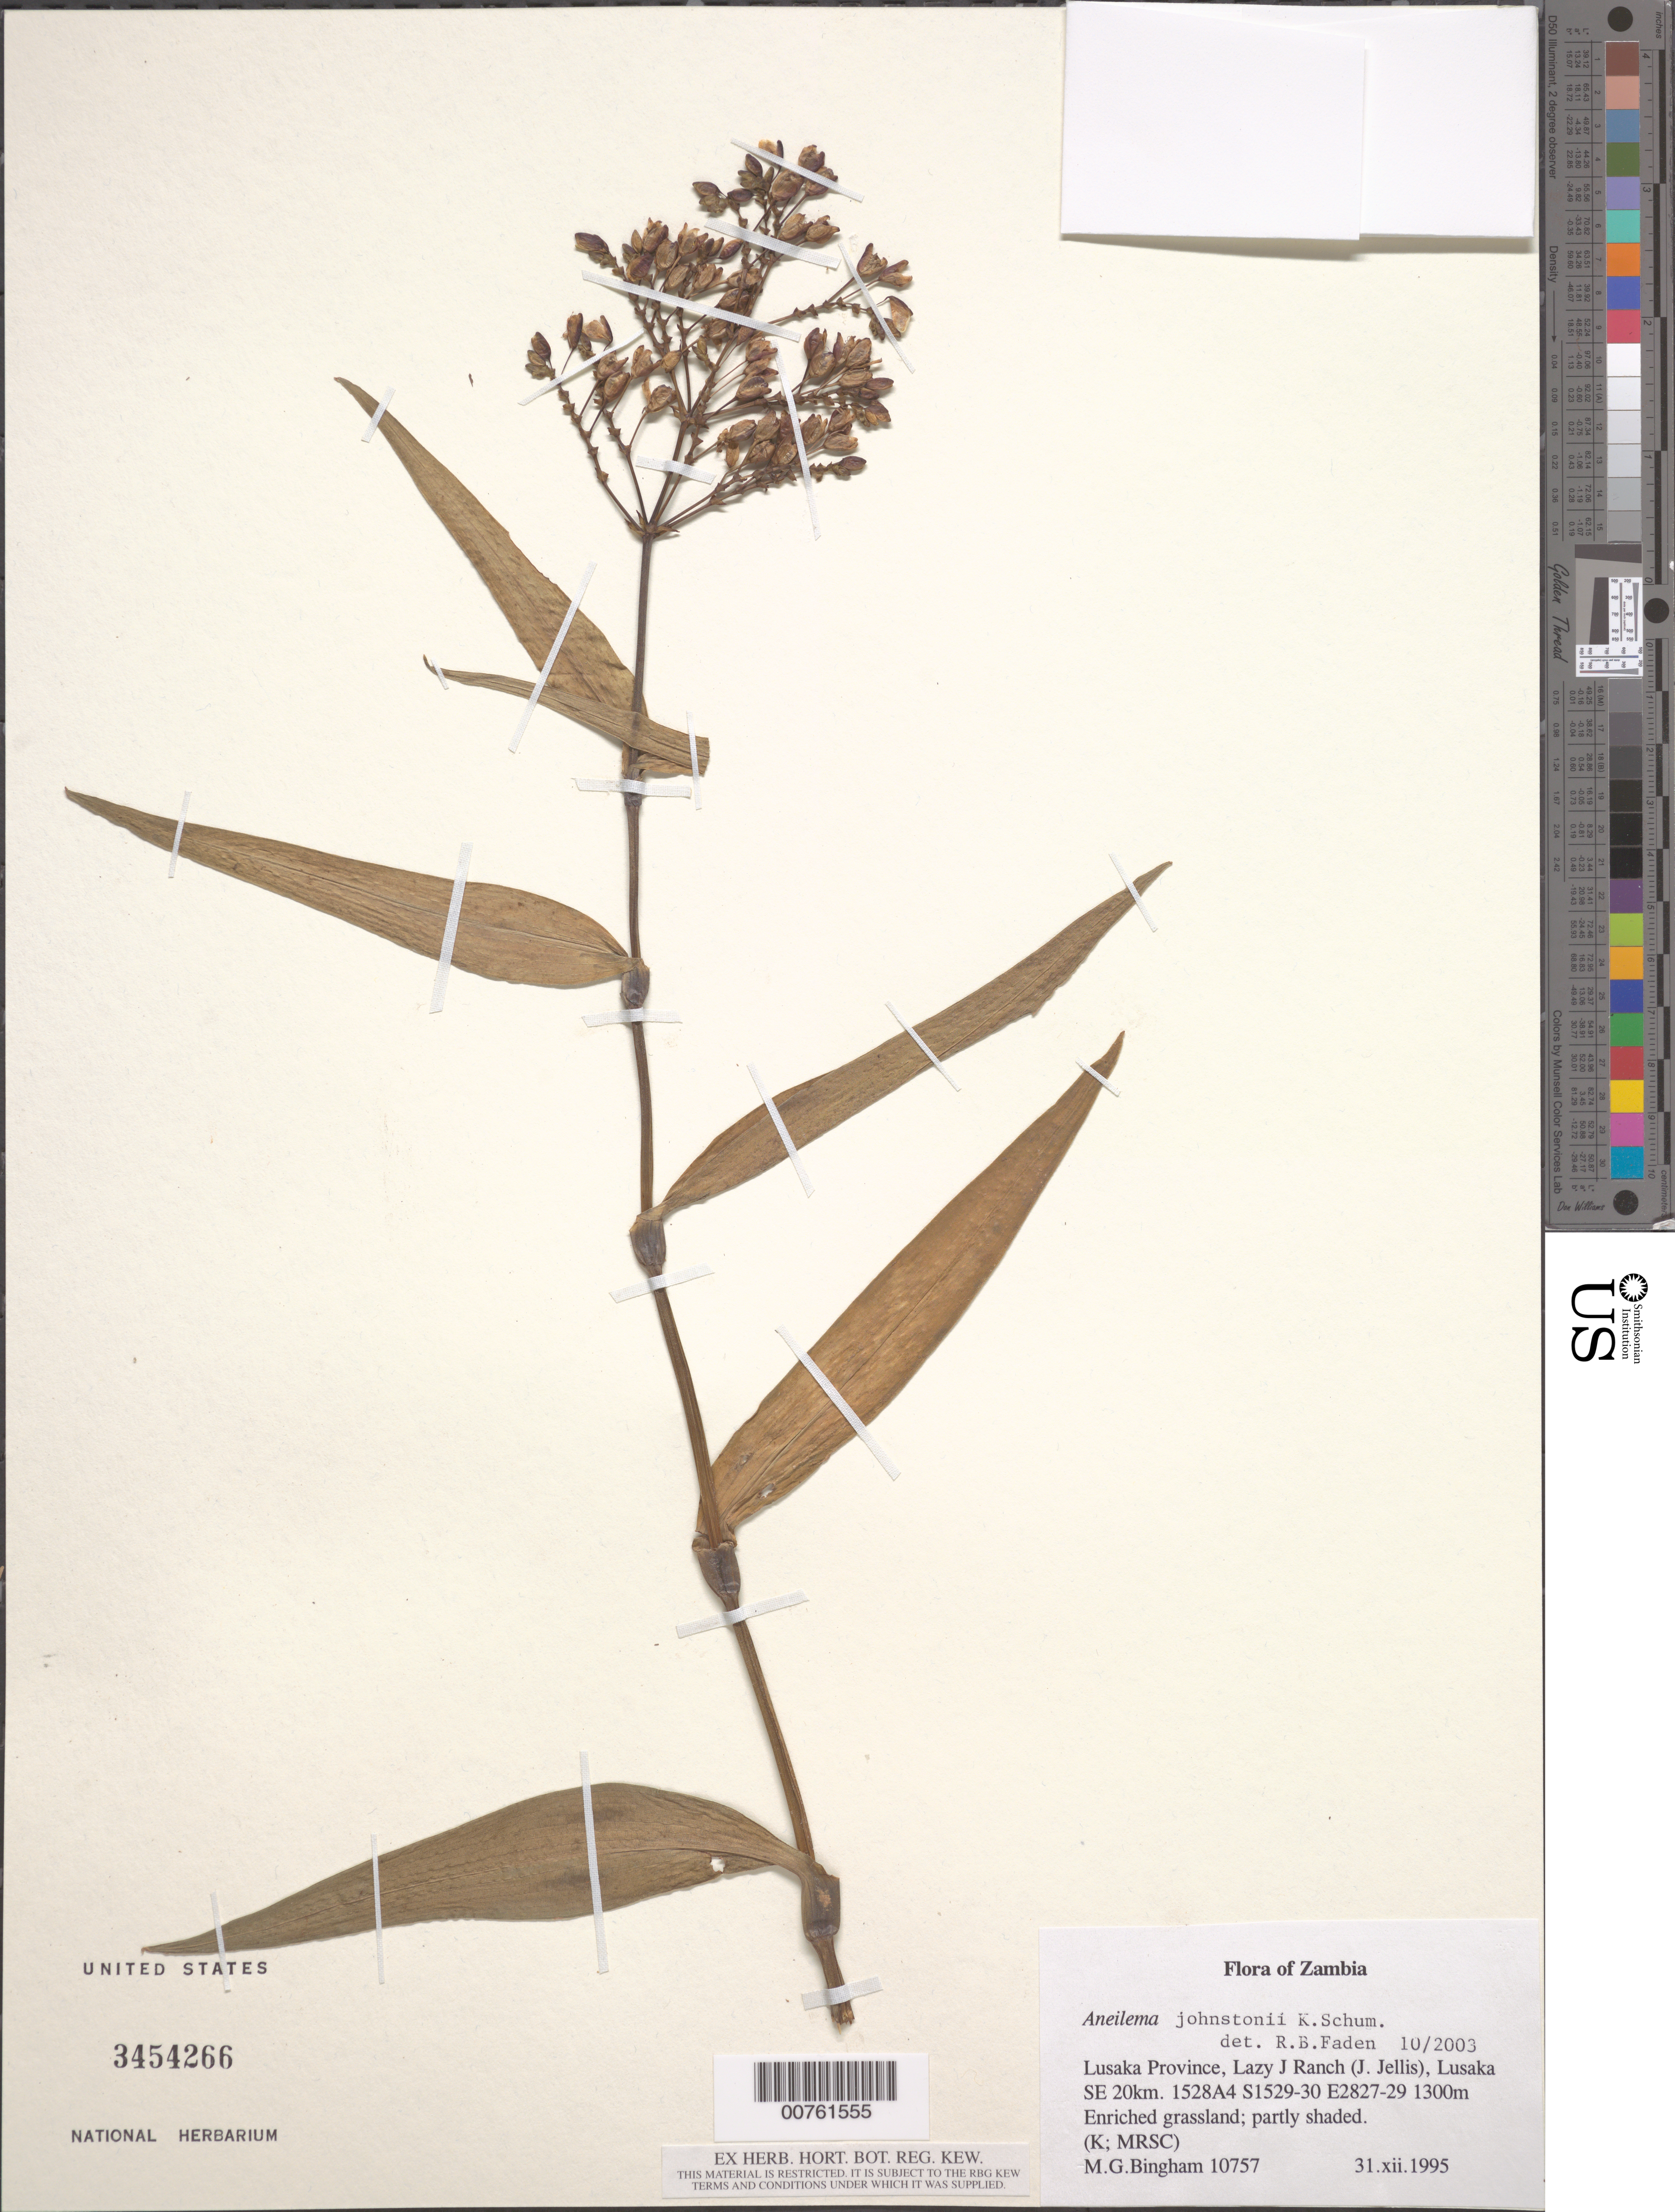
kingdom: Plantae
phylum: Tracheophyta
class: Liliopsida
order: Commelinales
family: Commelinaceae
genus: Aneilema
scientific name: Aneilema johnstonii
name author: K. Schum.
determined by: Faden, Robert B., (US), Smithsonian Institution - National Museum of Natural History (UNITED STATES)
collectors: M. Bingham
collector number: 10757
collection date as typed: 31 Dec 1995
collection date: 1995-12-31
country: Zambia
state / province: Lusaka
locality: Lazy J Ranch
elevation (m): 1300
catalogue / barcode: US 3454266